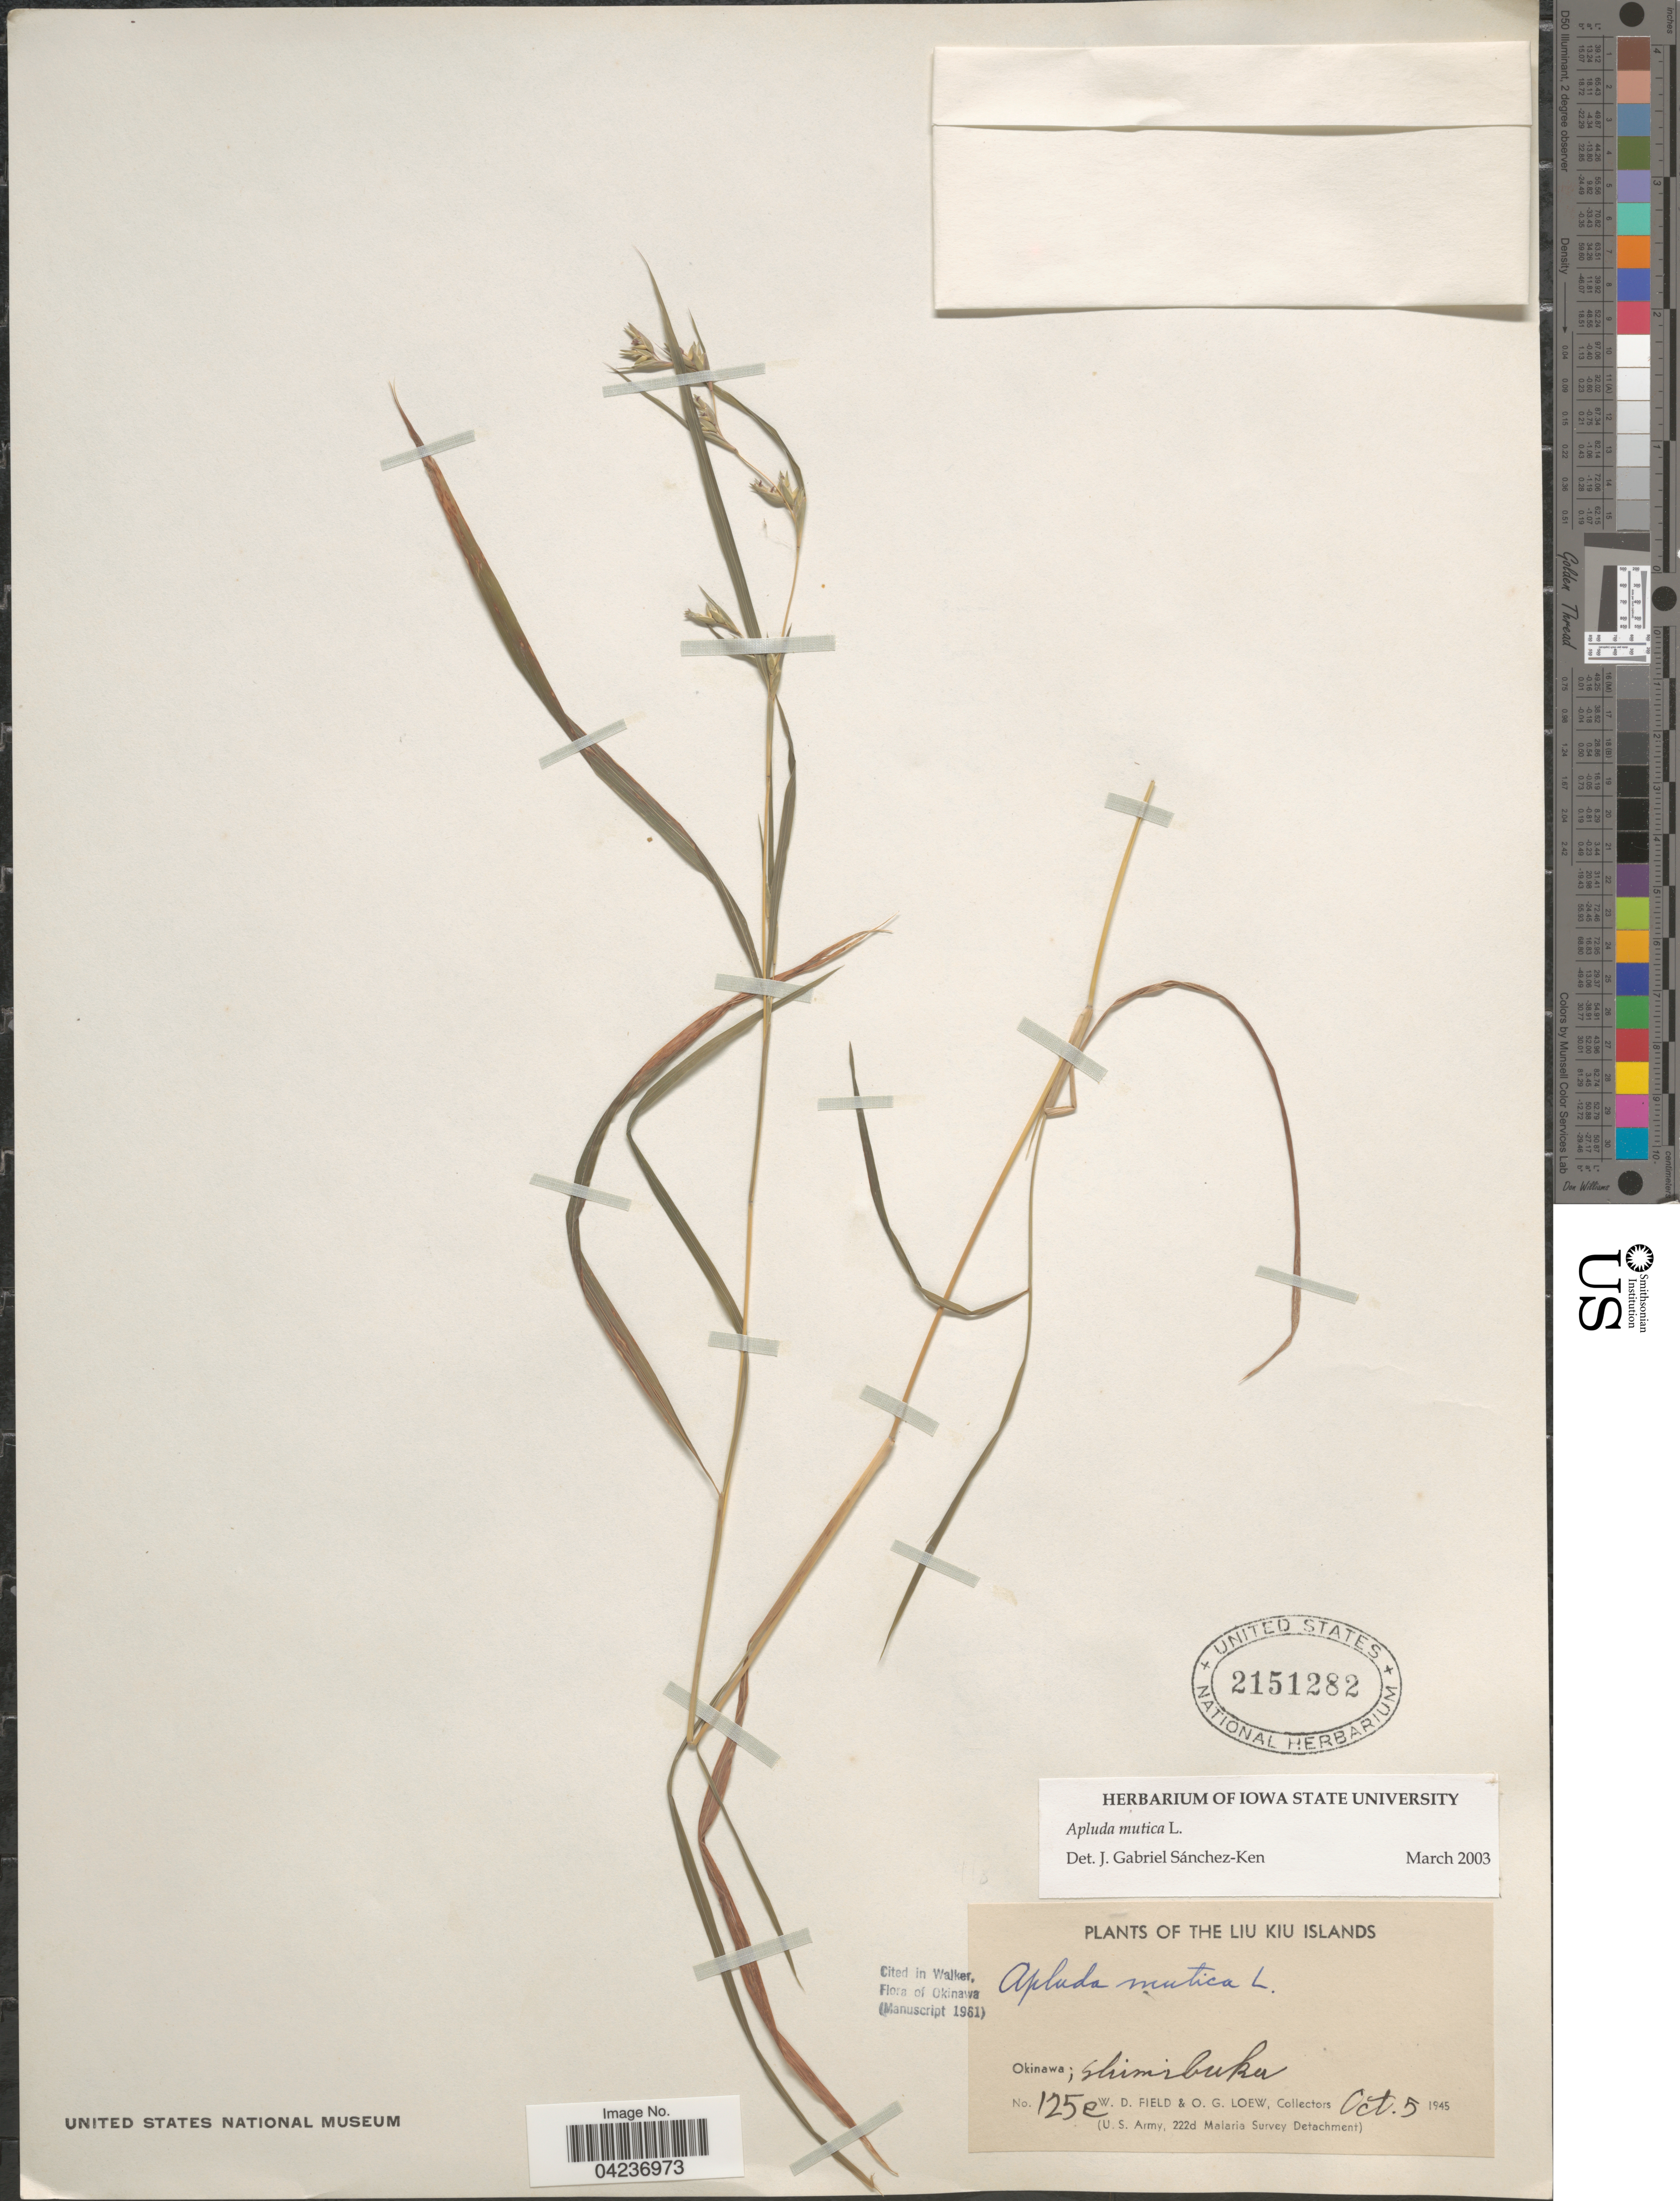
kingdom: Plantae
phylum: Tracheophyta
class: Liliopsida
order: Poales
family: Poaceae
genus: Apluda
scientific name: Apluda mutica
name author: L.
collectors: W. D. Field & O. G. Loew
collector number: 125e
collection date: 1945-10-05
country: Japan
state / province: Okinawa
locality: Liu Kiu Islands. Shimibuku. (U.S. Army, 222d Malaria Survey Detachment).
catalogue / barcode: US 2151282